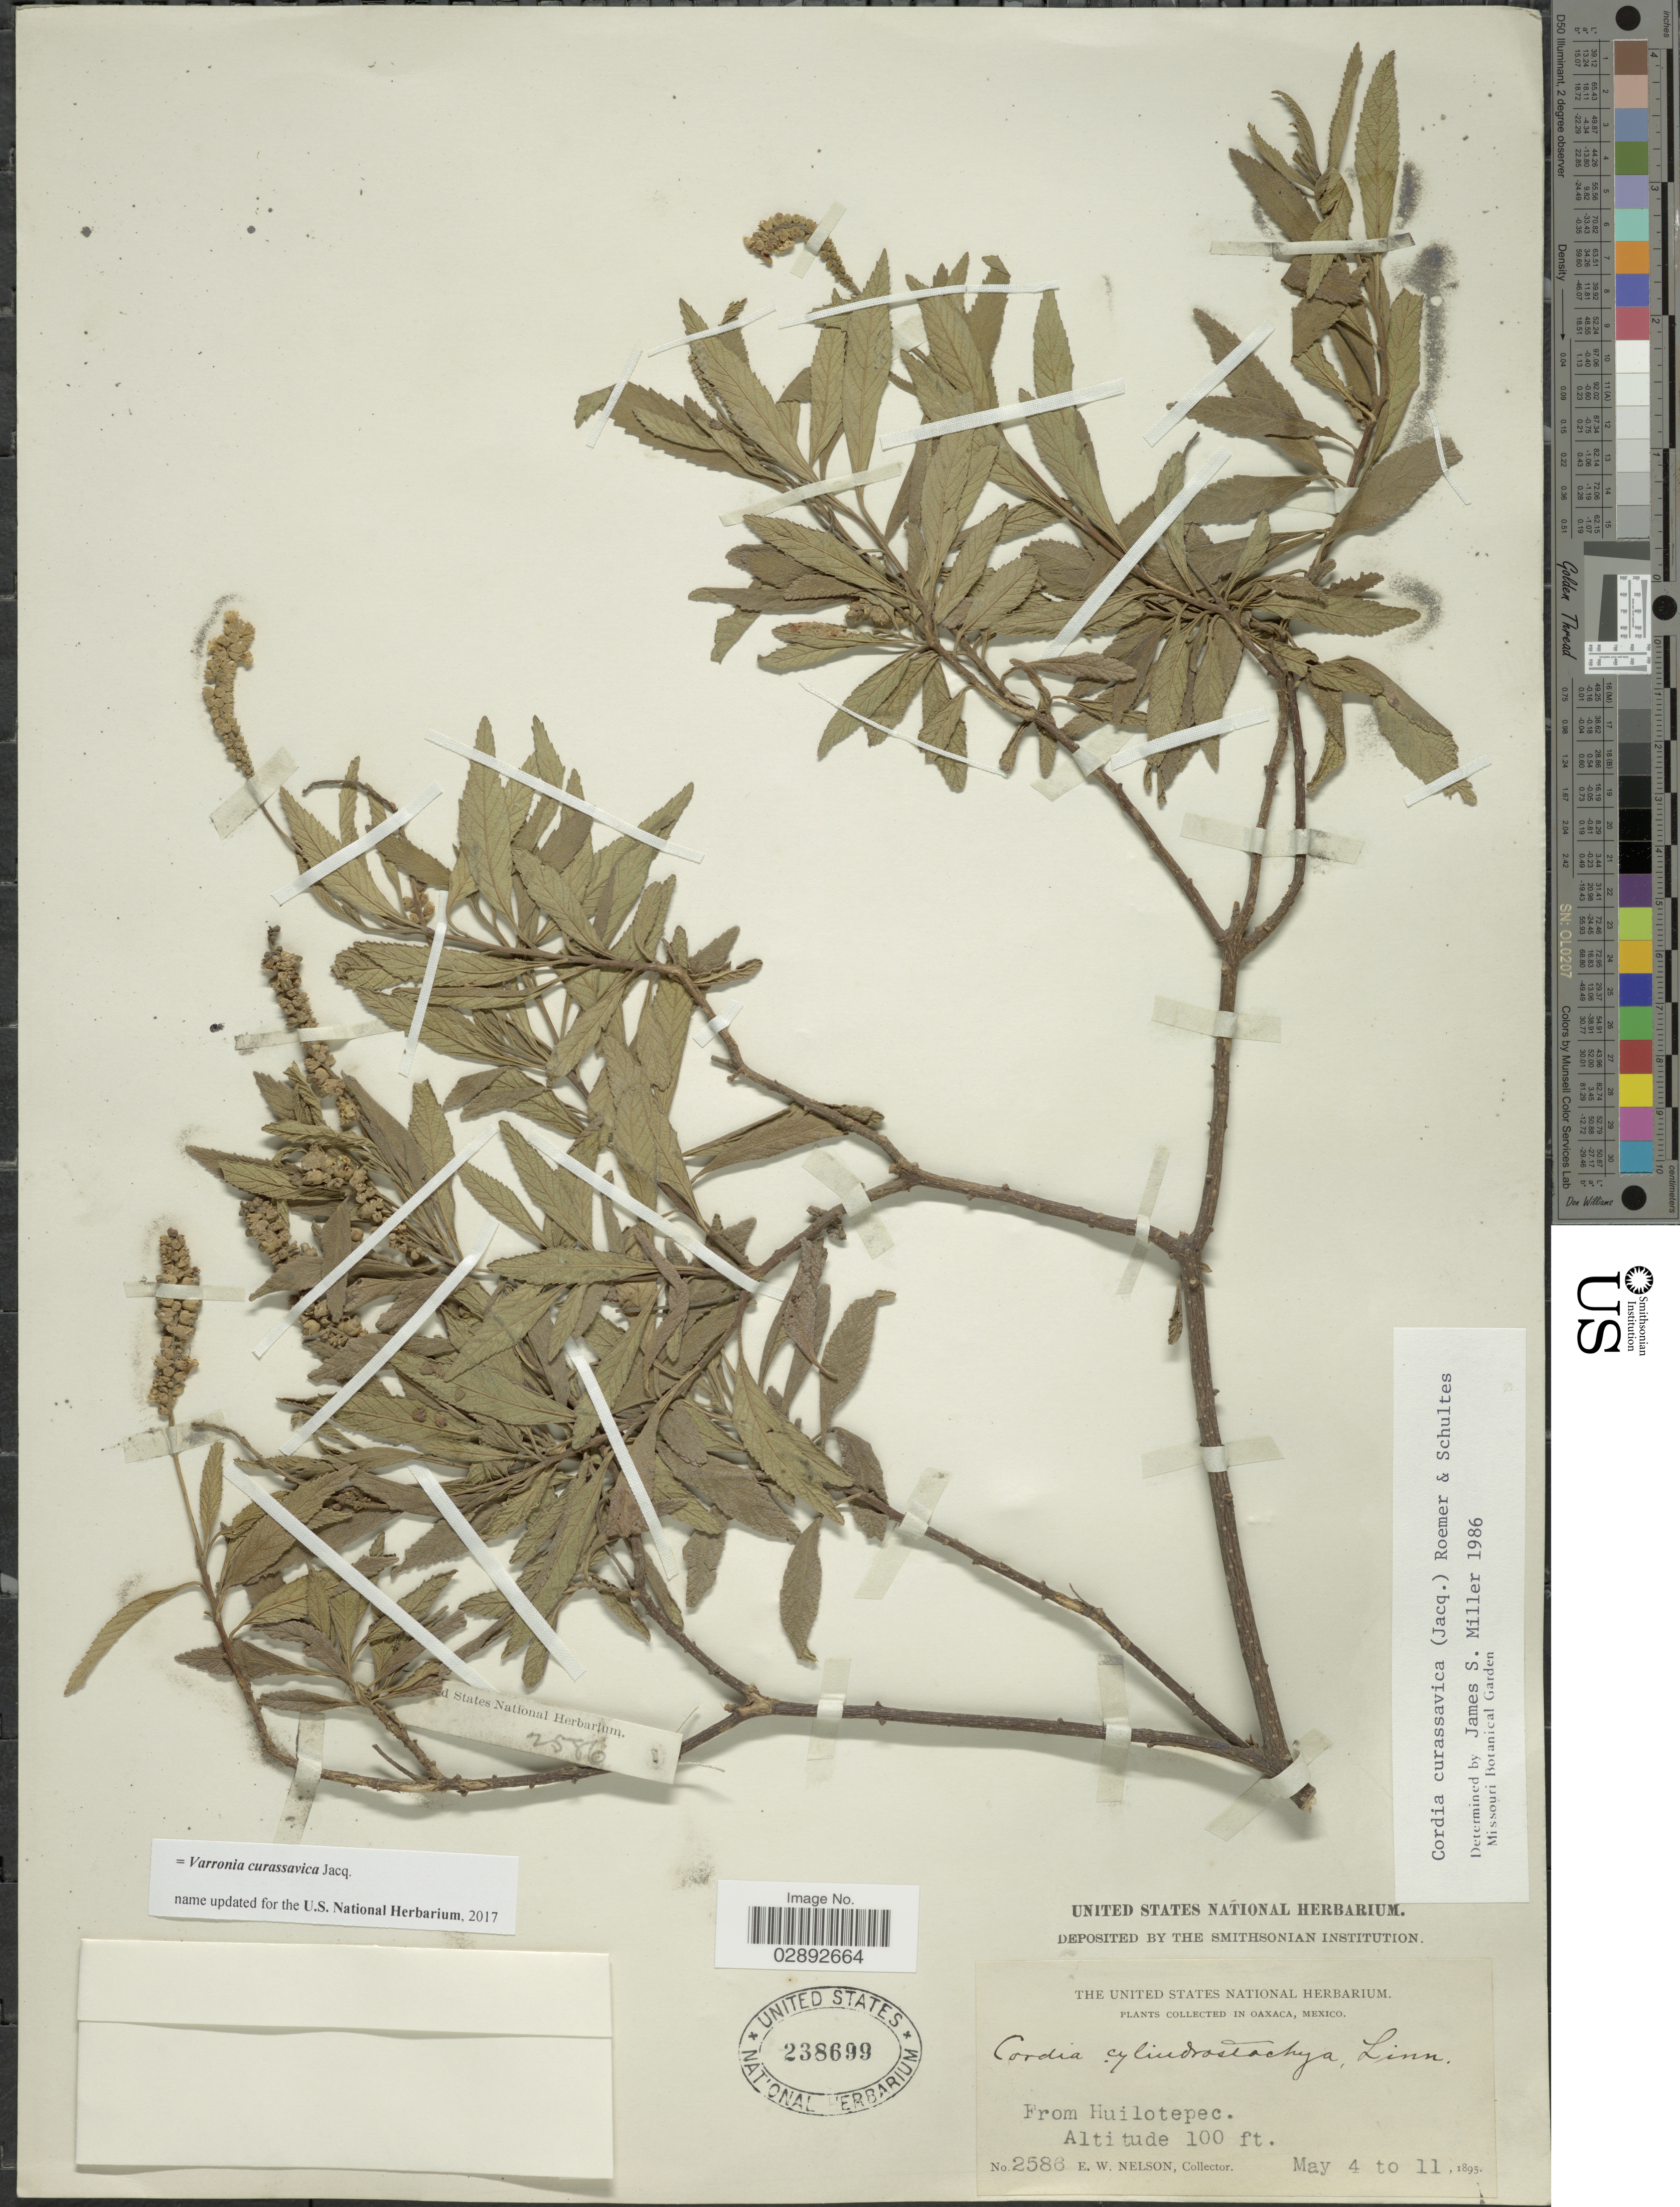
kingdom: Plantae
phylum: Tracheophyta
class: Magnoliopsida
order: Boraginales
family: Cordiaceae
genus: Varronia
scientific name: Varronia curassavica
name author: Jacq.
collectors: E. W. Nelson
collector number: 2586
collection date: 1895-05-04/1895-05-11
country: Mexico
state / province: Oaxaca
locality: From Huilotepec.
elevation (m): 30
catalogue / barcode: US 238699